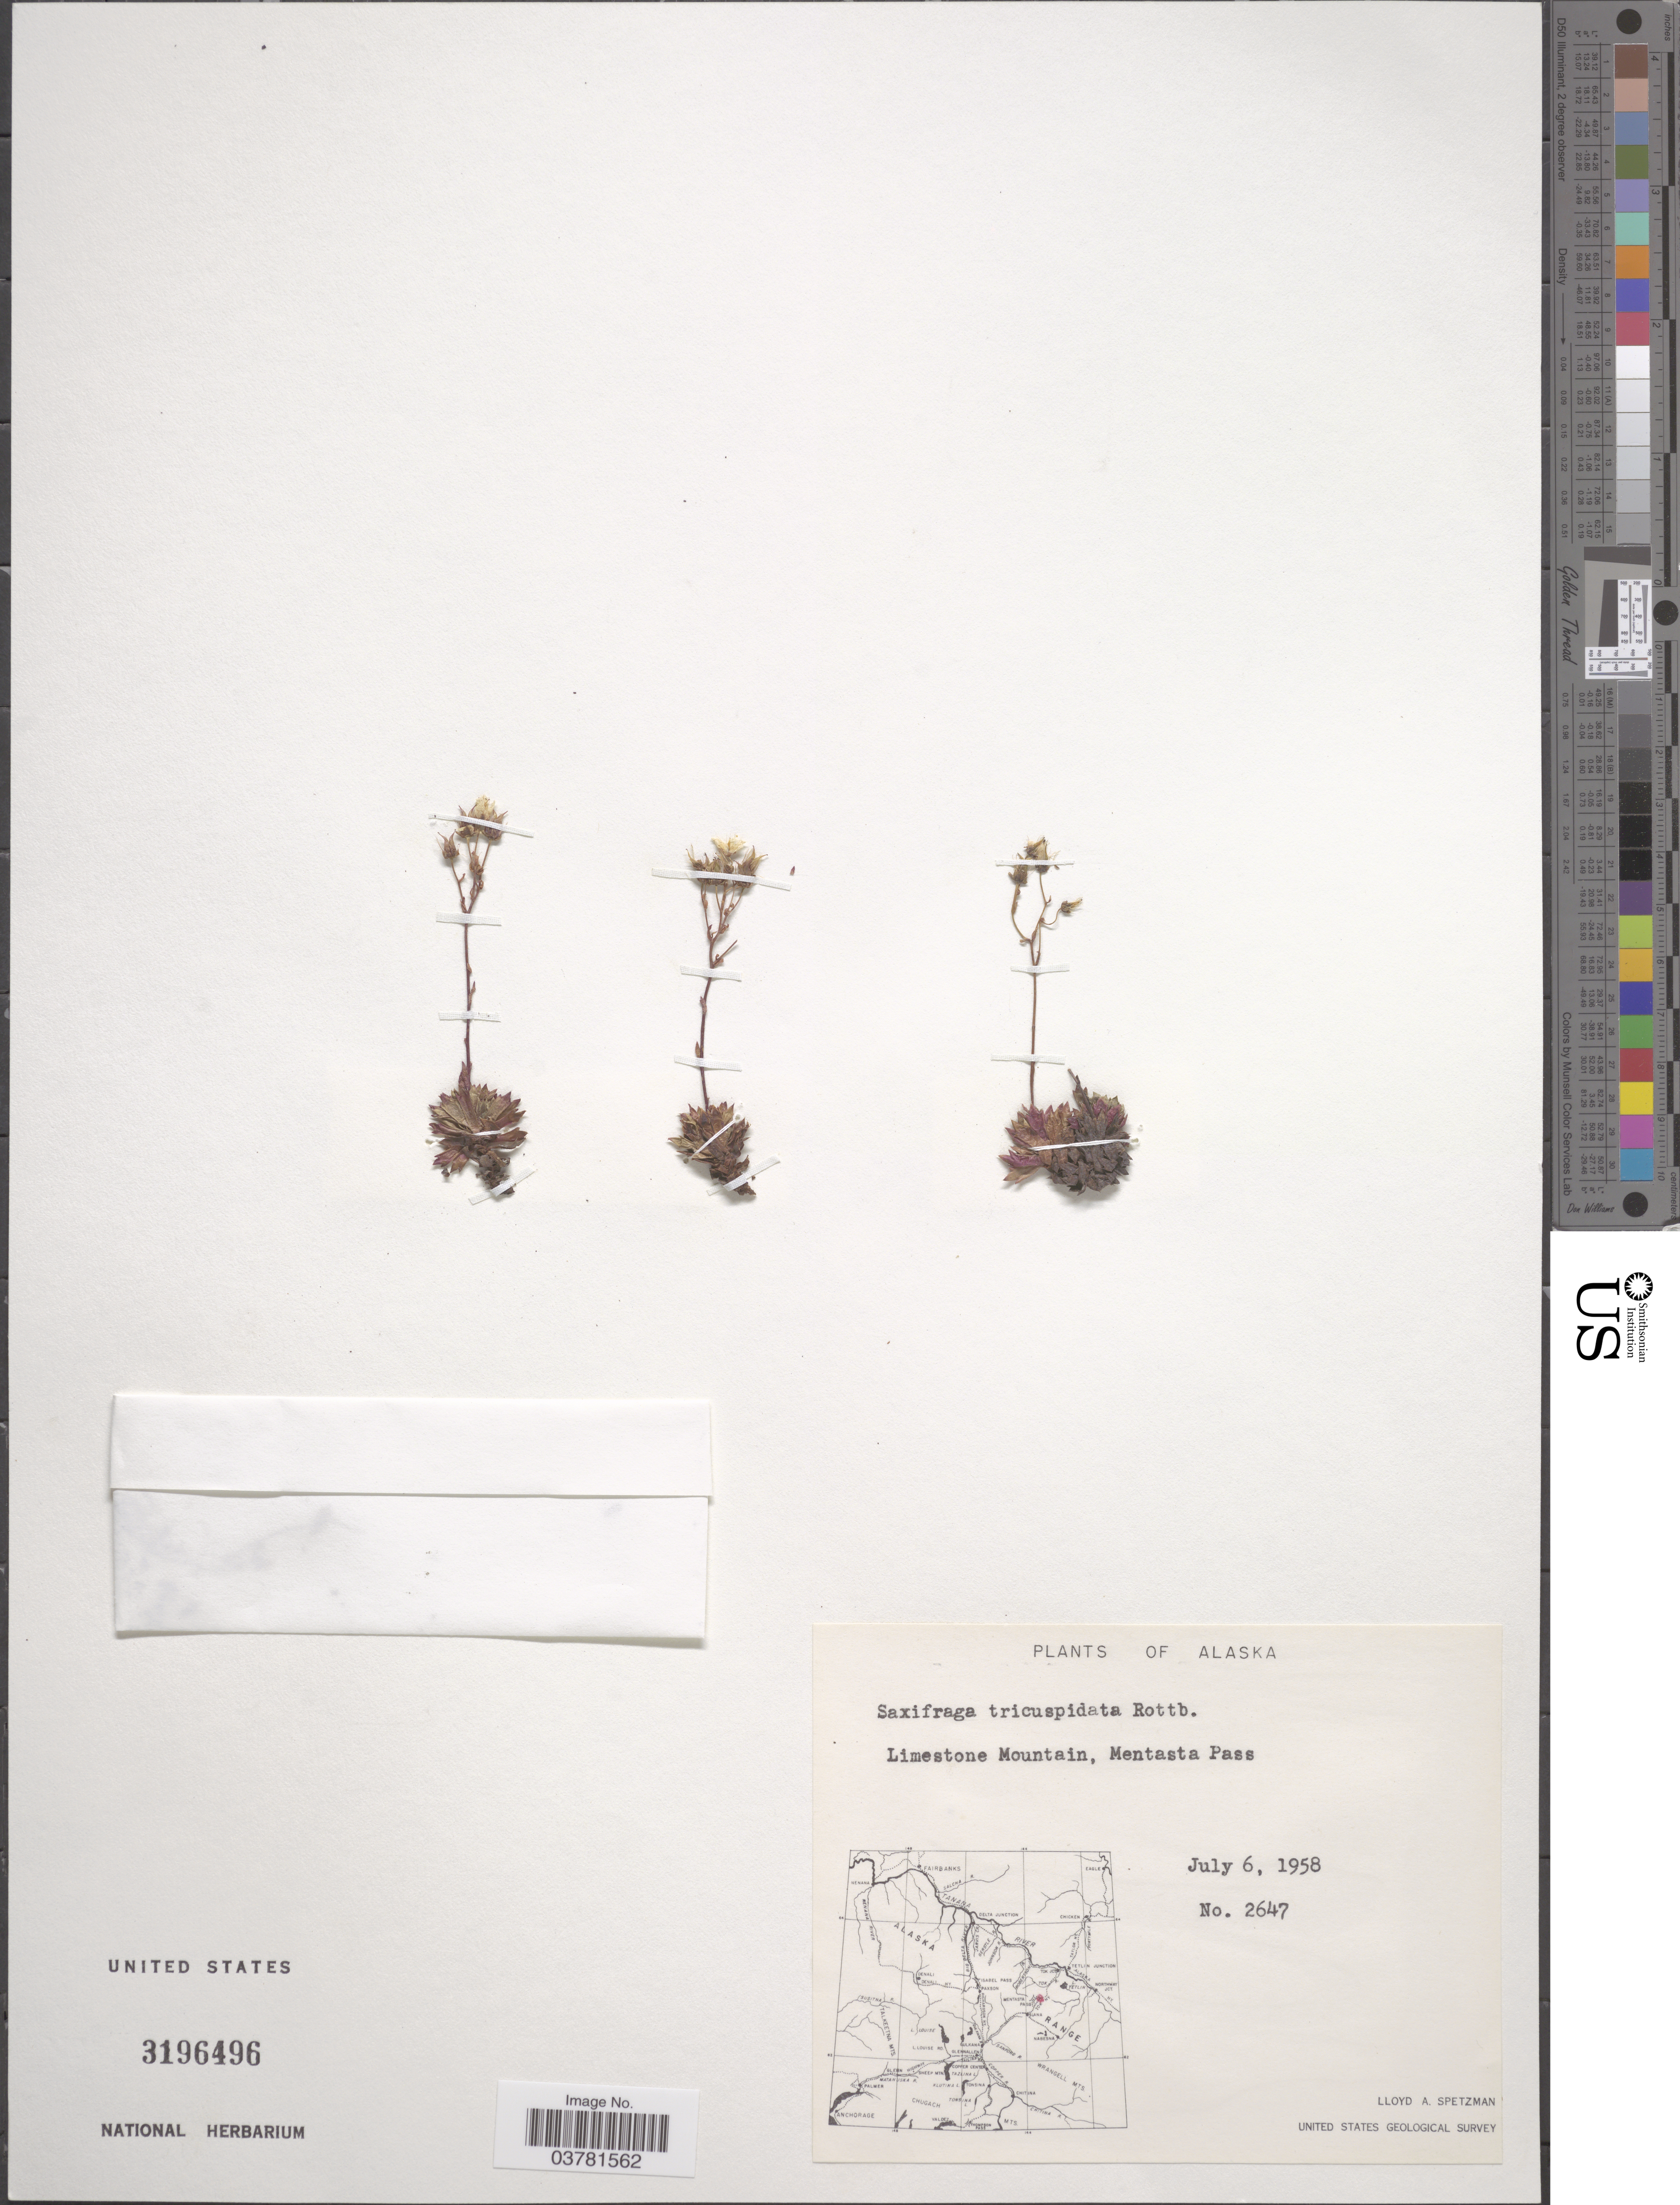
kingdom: Plantae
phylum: Tracheophyta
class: Magnoliopsida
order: Saxifragales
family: Saxifragaceae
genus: Saxifraga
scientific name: Saxifraga tricuspidata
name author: Rottb.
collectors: L. Spetzman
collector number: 2647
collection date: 1958-07-06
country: United States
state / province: Alaska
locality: Limestone Mountain, Mentasta Pass. United States Geological Survey.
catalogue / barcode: US 3196496